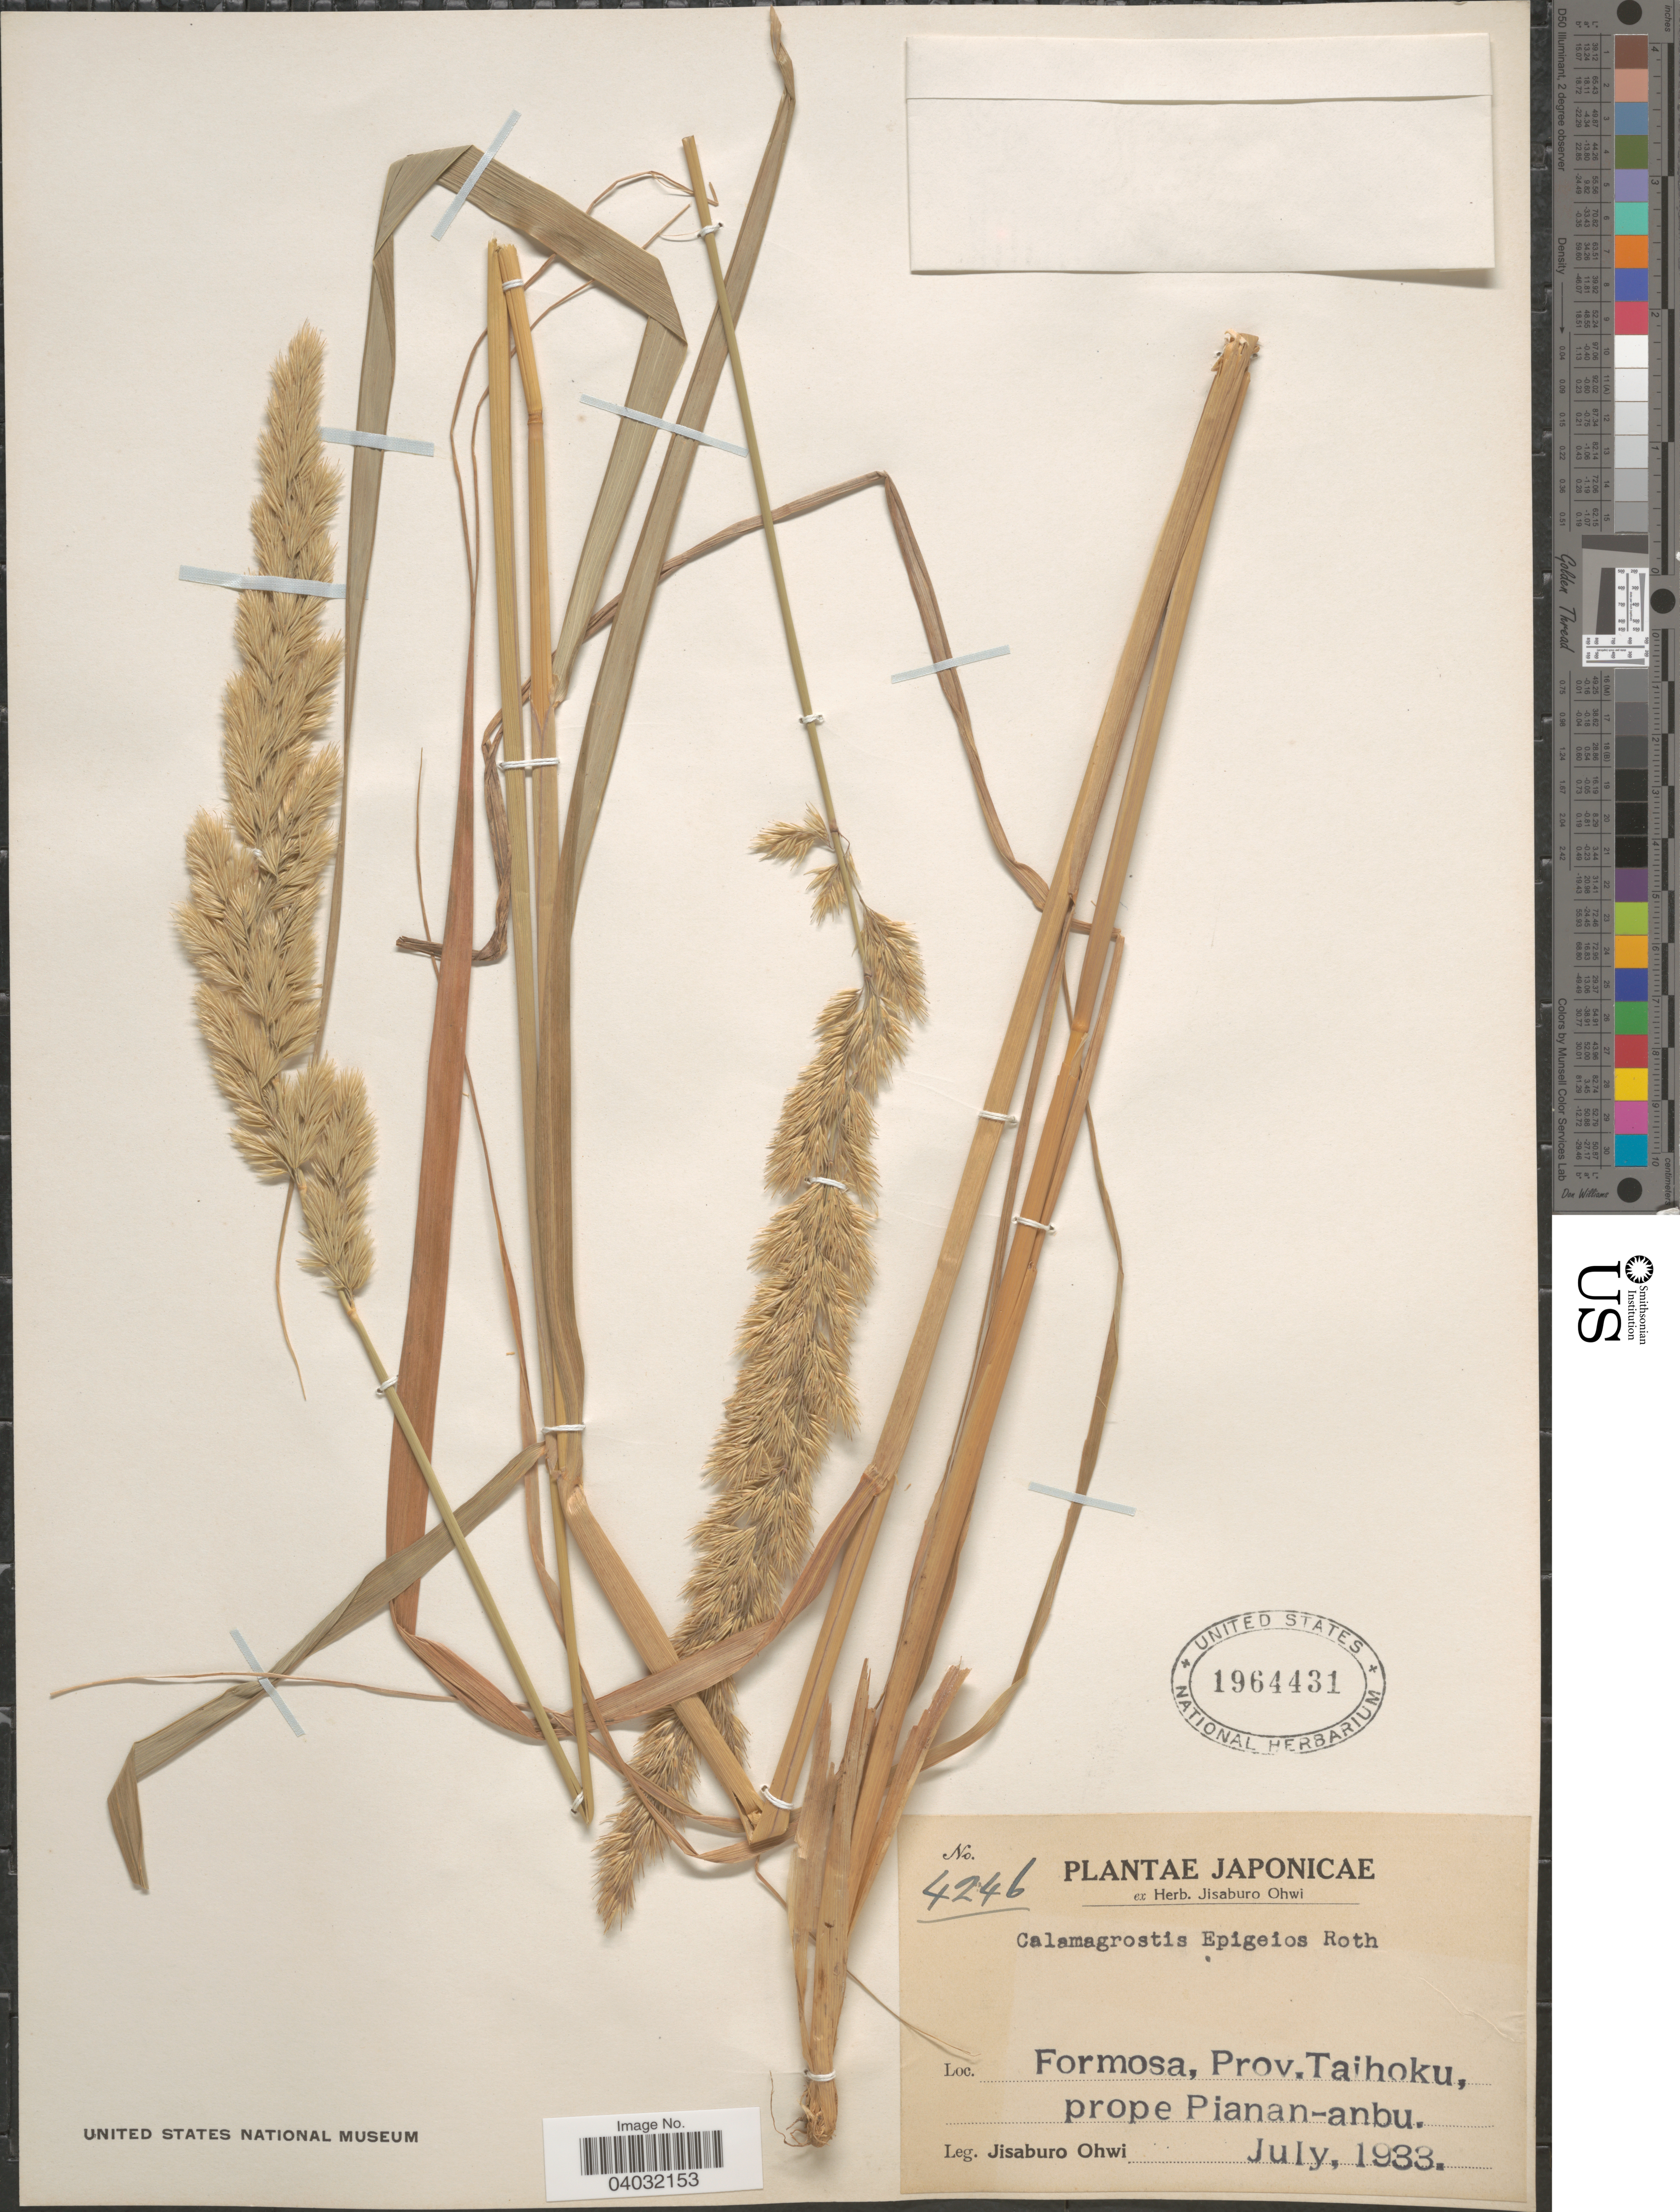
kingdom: Plantae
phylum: Tracheophyta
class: Liliopsida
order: Poales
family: Poaceae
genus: Calamagrostis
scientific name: Calamagrostis epigeios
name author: (L.) Roth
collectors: J. Ohwi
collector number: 4246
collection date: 1933-07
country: Japan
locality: Formosa, Prov. Taihoku, prope Pianan-anbu.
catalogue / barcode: US 1964431